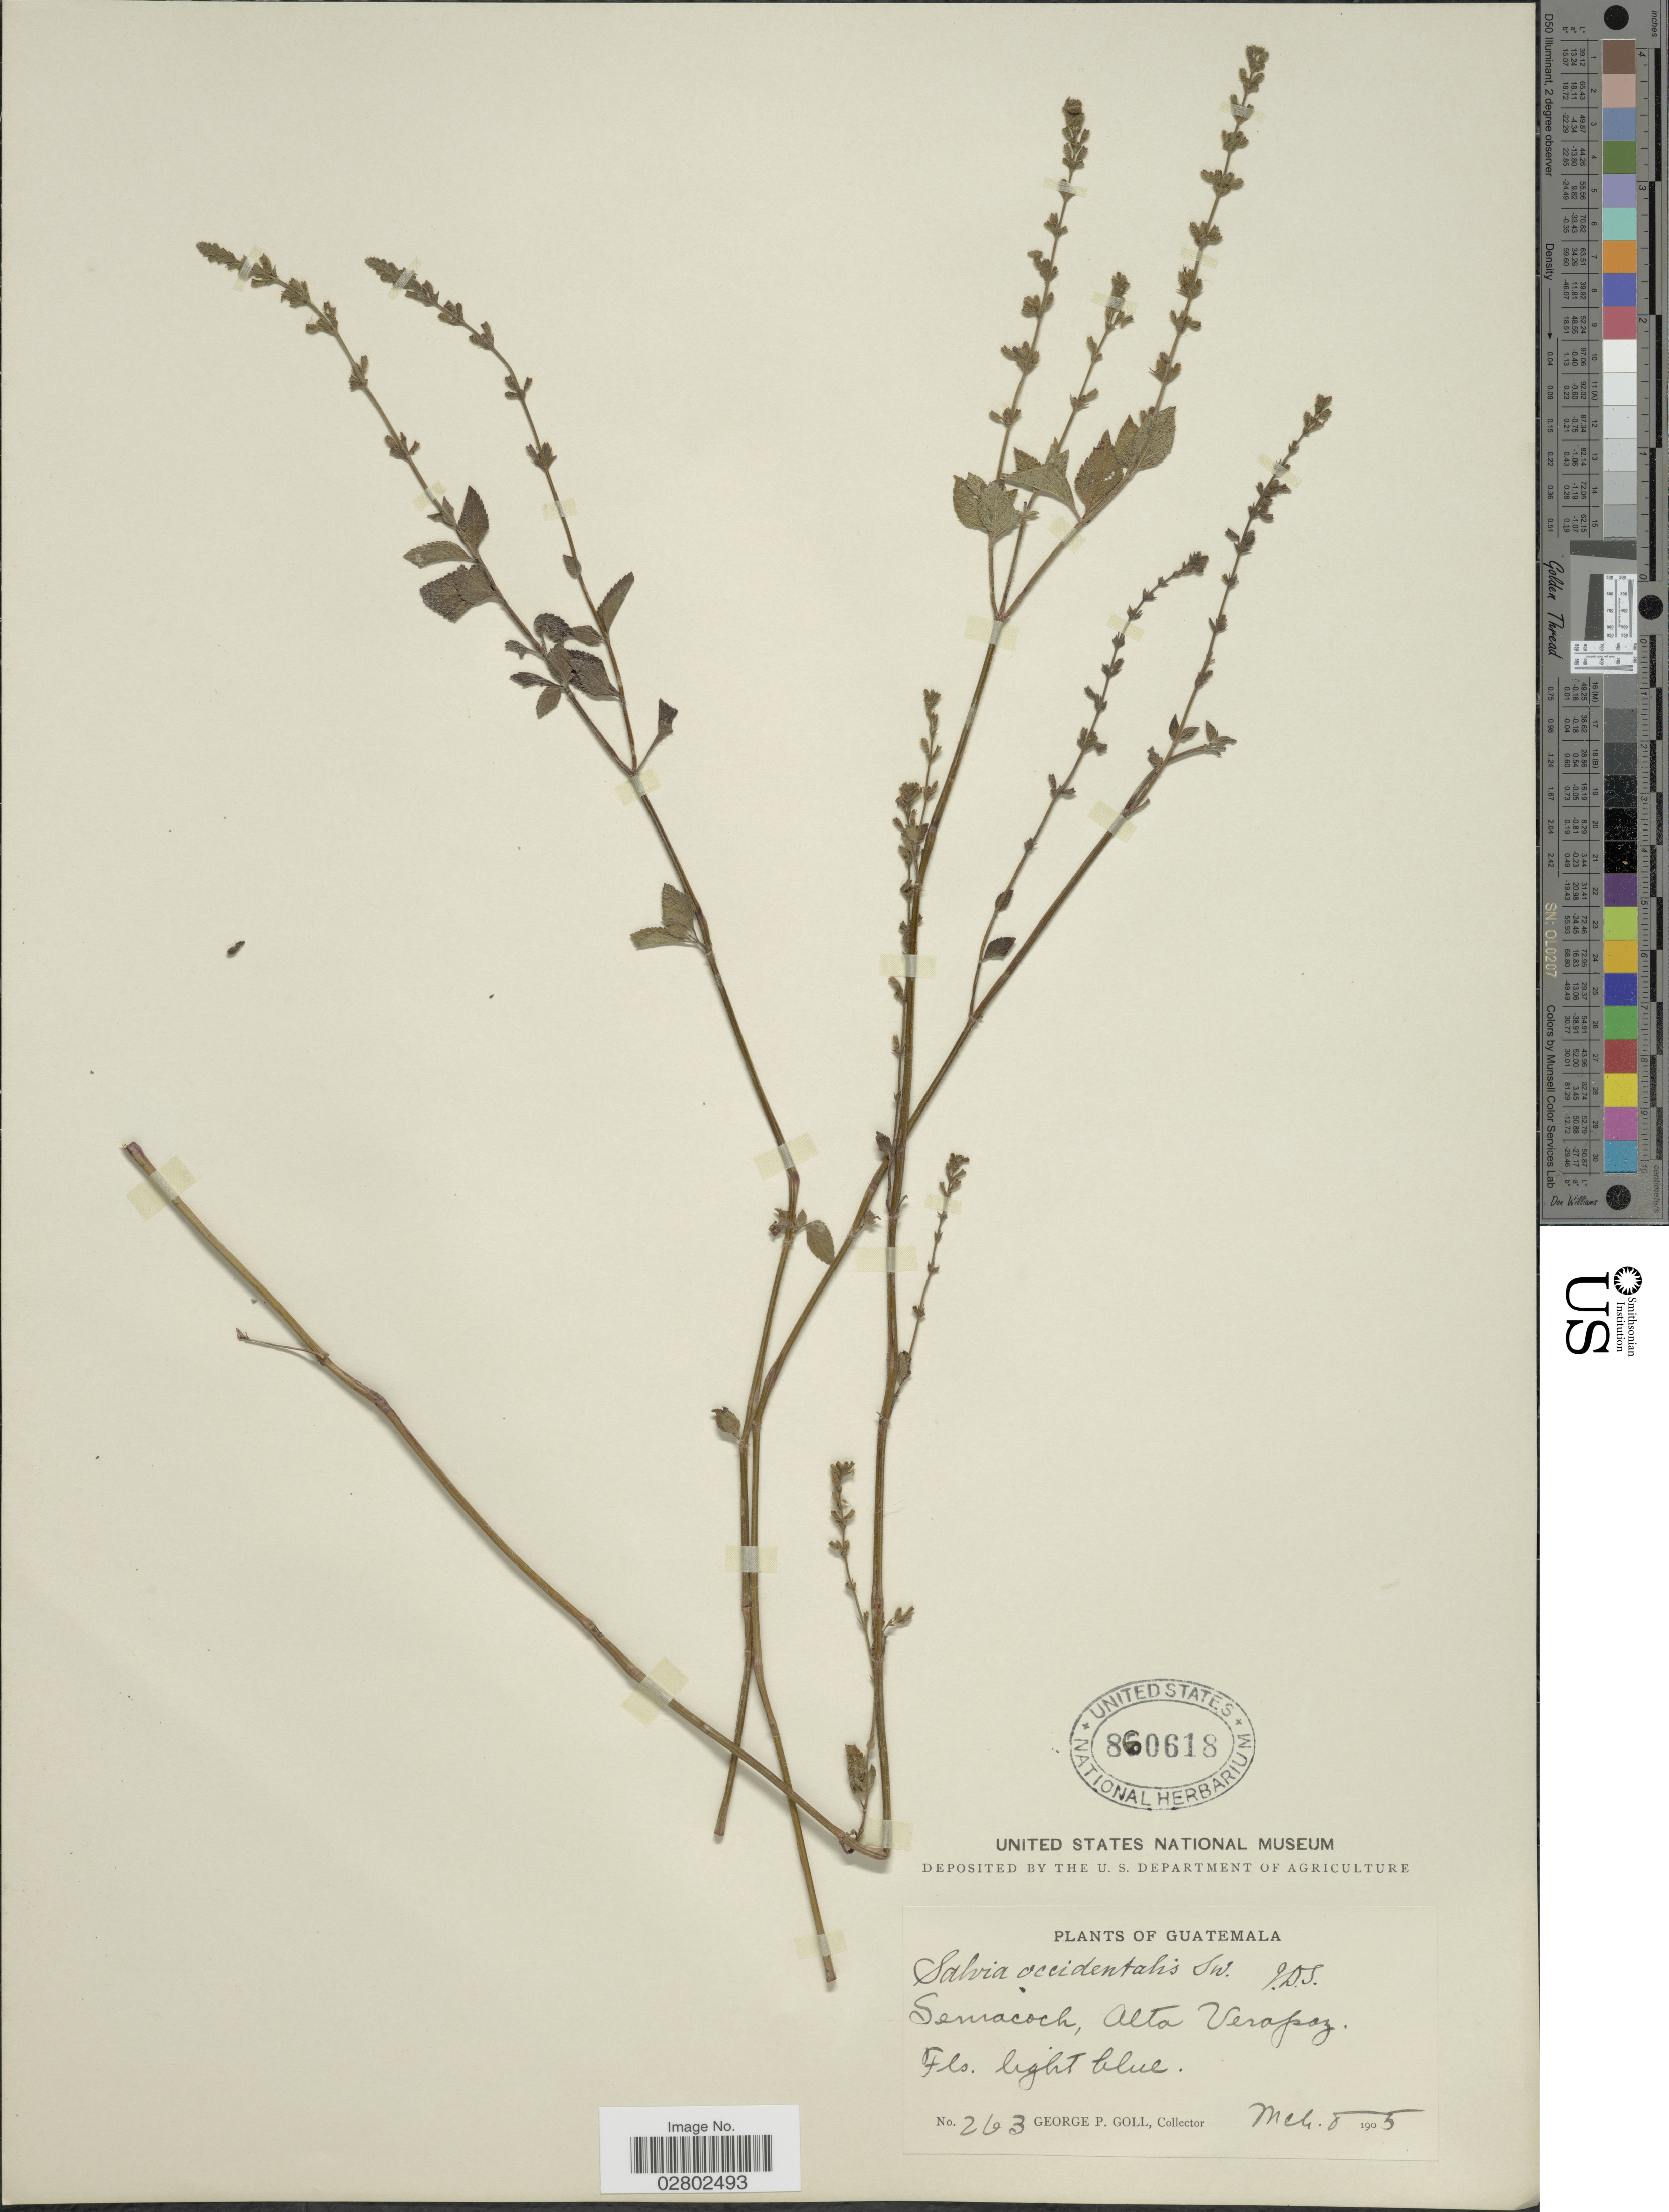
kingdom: Plantae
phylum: Tracheophyta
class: Magnoliopsida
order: Lamiales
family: Lamiaceae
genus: Salvia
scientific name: Salvia occidentalis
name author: Sw.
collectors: G. P. Goll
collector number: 263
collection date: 1905-03-08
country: Guatemala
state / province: Alta Verapaz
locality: Semacoch.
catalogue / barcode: US 860618